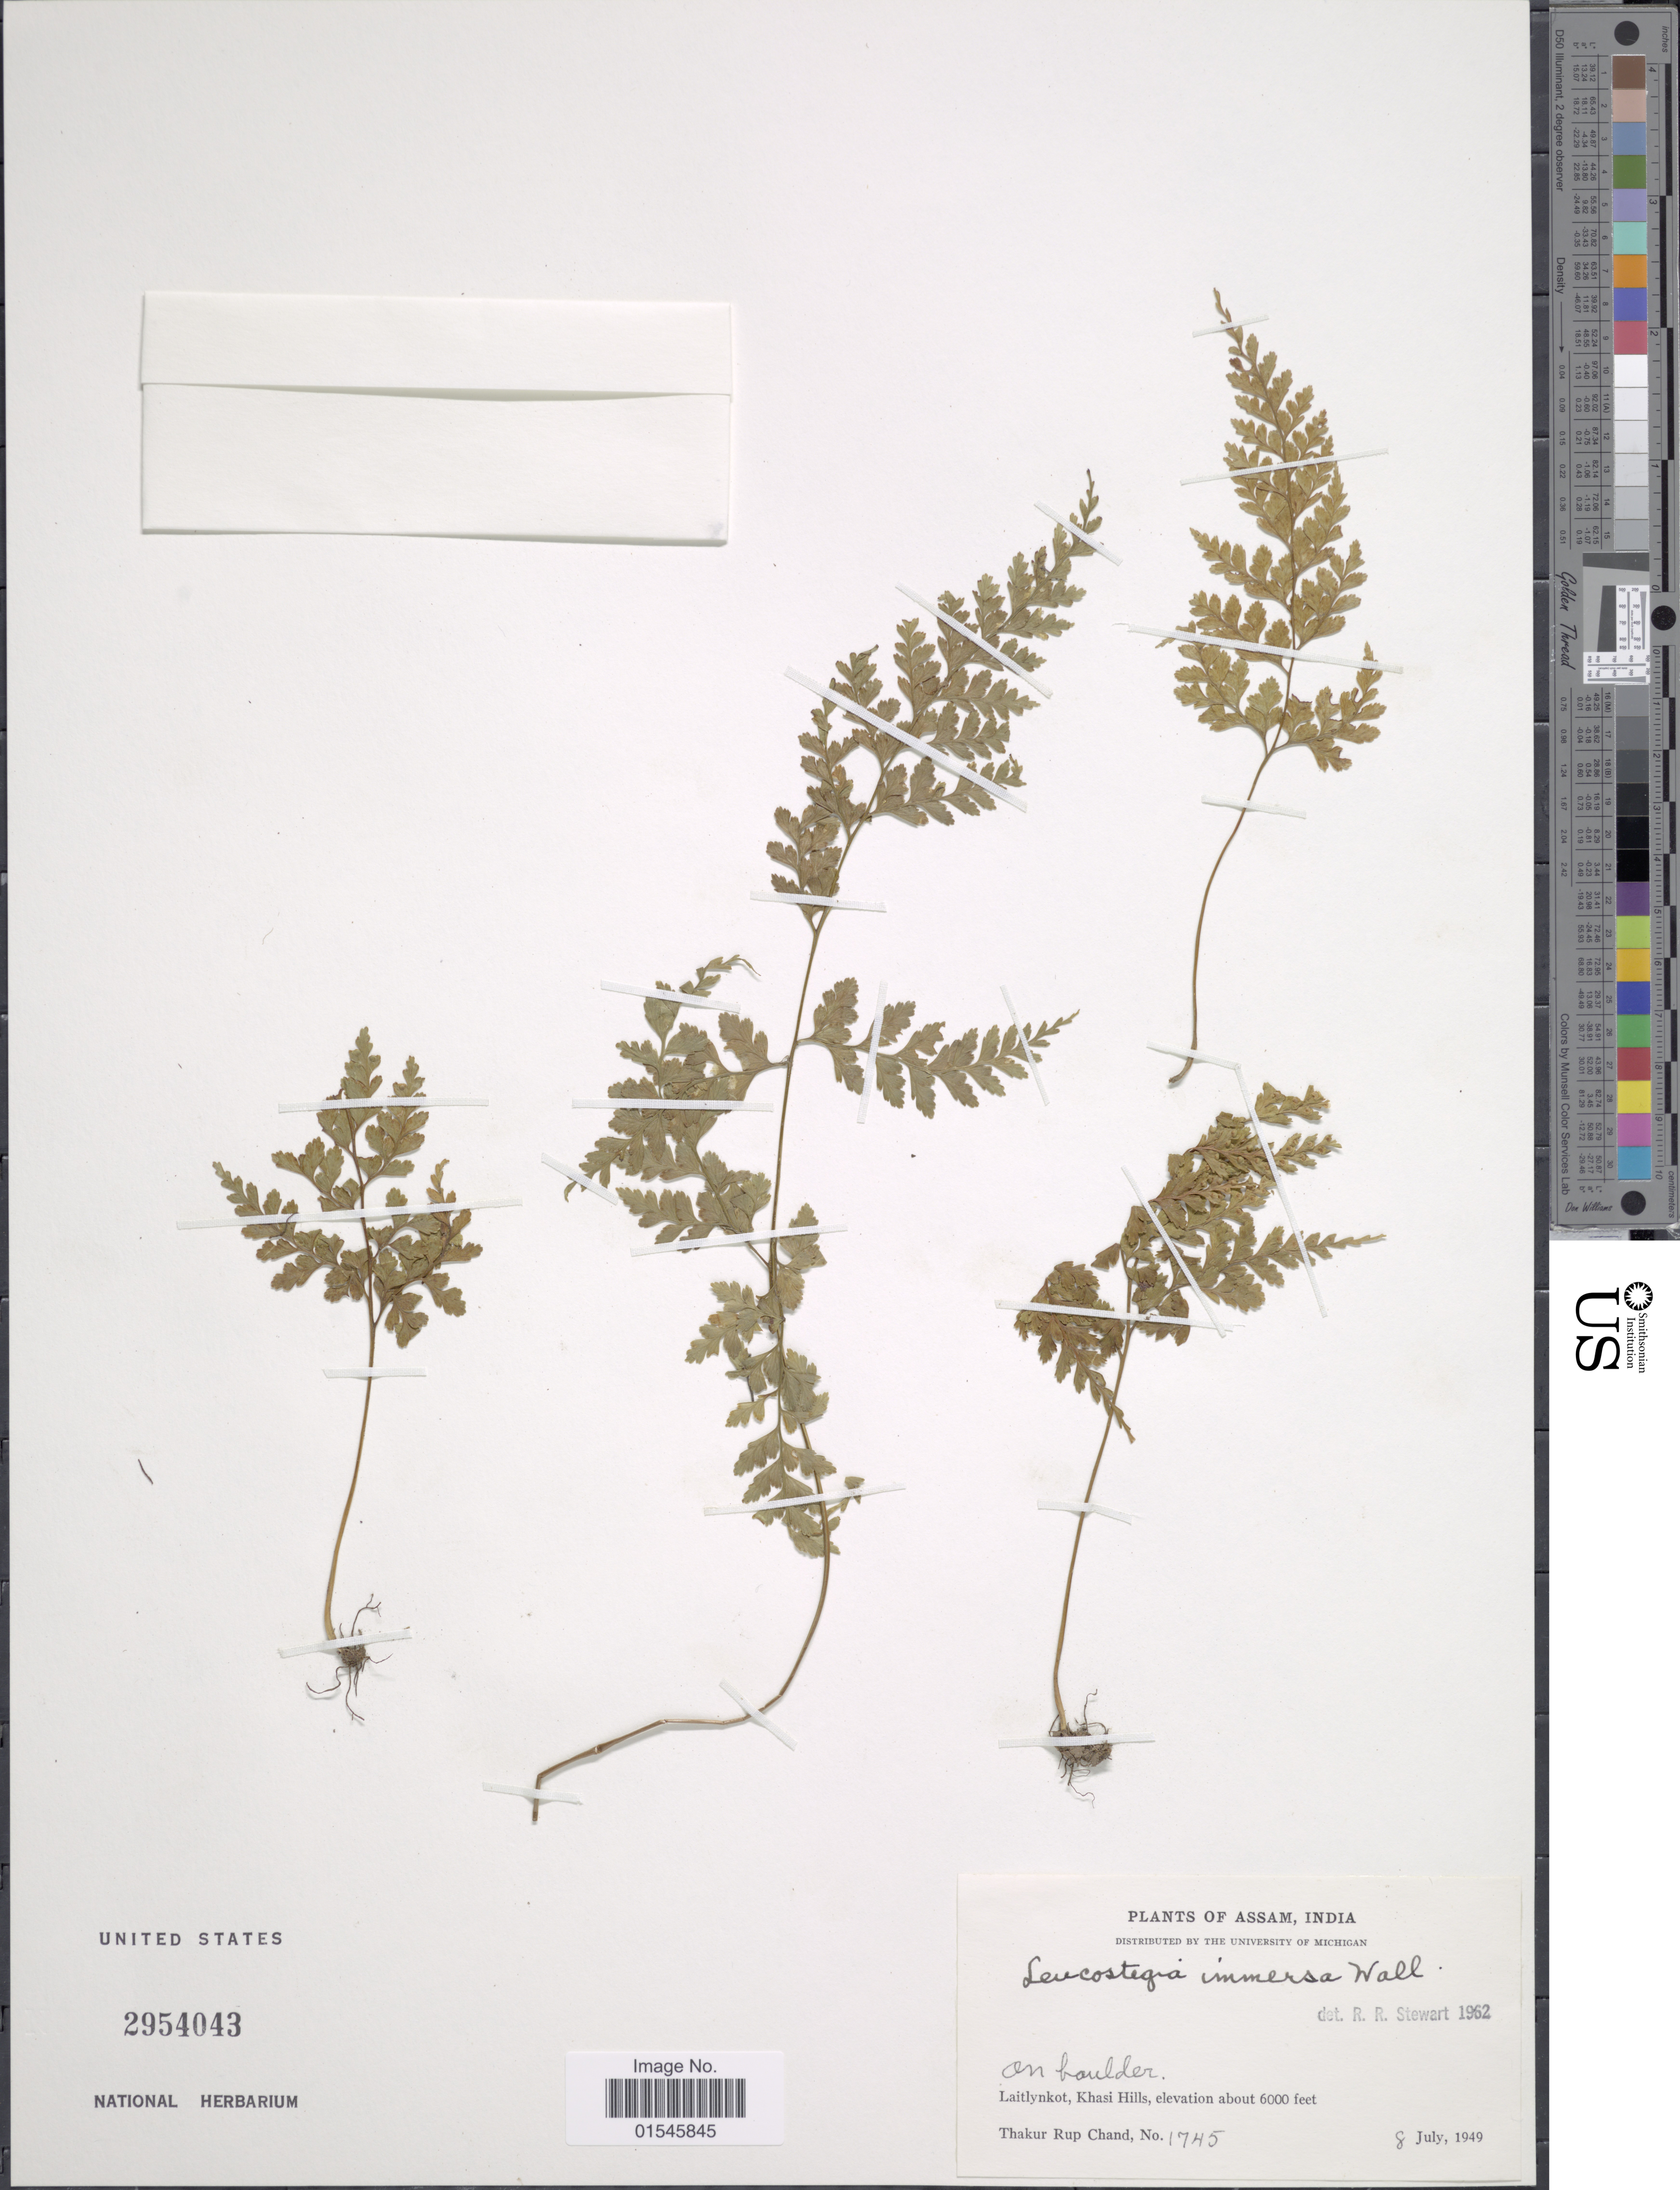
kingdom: Plantae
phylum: Tracheophyta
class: Polypodiopsida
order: Polypodiales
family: Hypodematiaceae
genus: Leucostegia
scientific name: Leucostegia truncata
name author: (D. Don) Fraser-Jenk.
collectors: T. R. Chand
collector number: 1745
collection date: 1949-07-08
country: India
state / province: Meghalaya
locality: Laitlynkot, Khasi Hills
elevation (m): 1829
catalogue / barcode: US 2954043